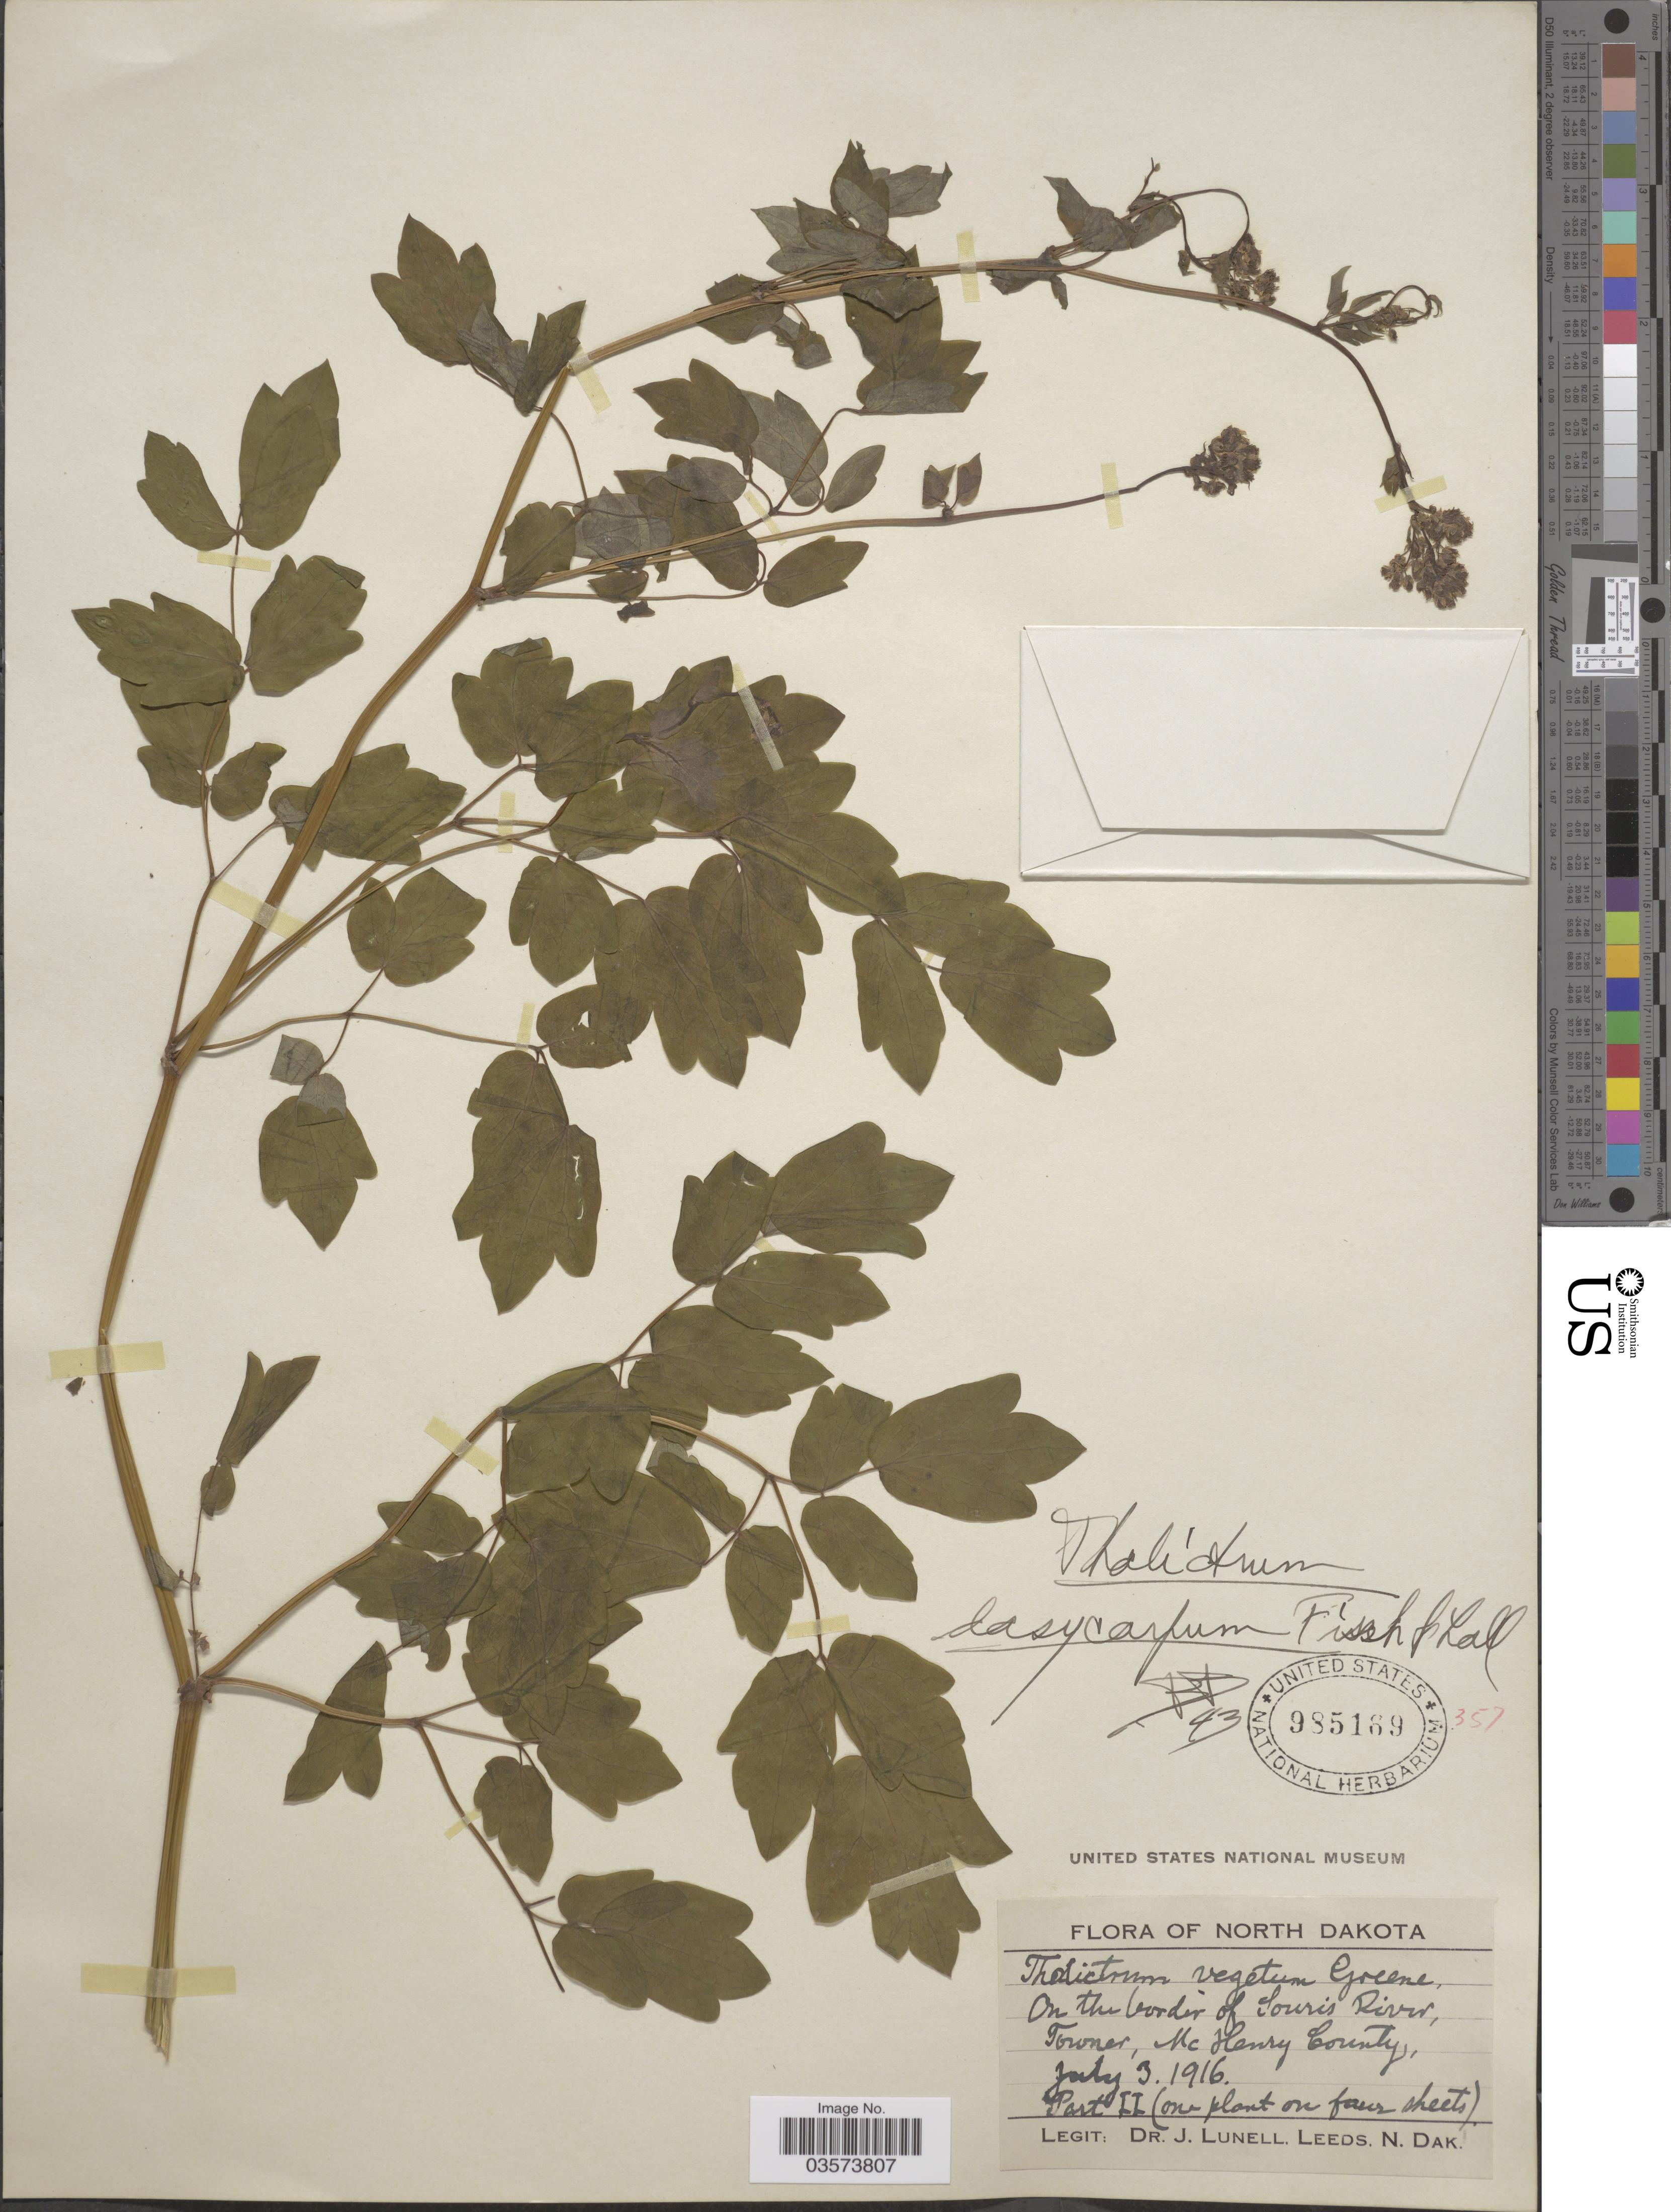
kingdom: Plantae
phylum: Tracheophyta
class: Magnoliopsida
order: Ranunculales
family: Ranunculaceae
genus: Thalictrum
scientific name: Thalictrum dasycarpum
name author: Fisch. & Avé-Lall.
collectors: J. Lunell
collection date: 1916-07-03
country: United States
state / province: North Dakota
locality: On the border of Souris River, Towner, Mc Henry County.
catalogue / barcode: US 985169